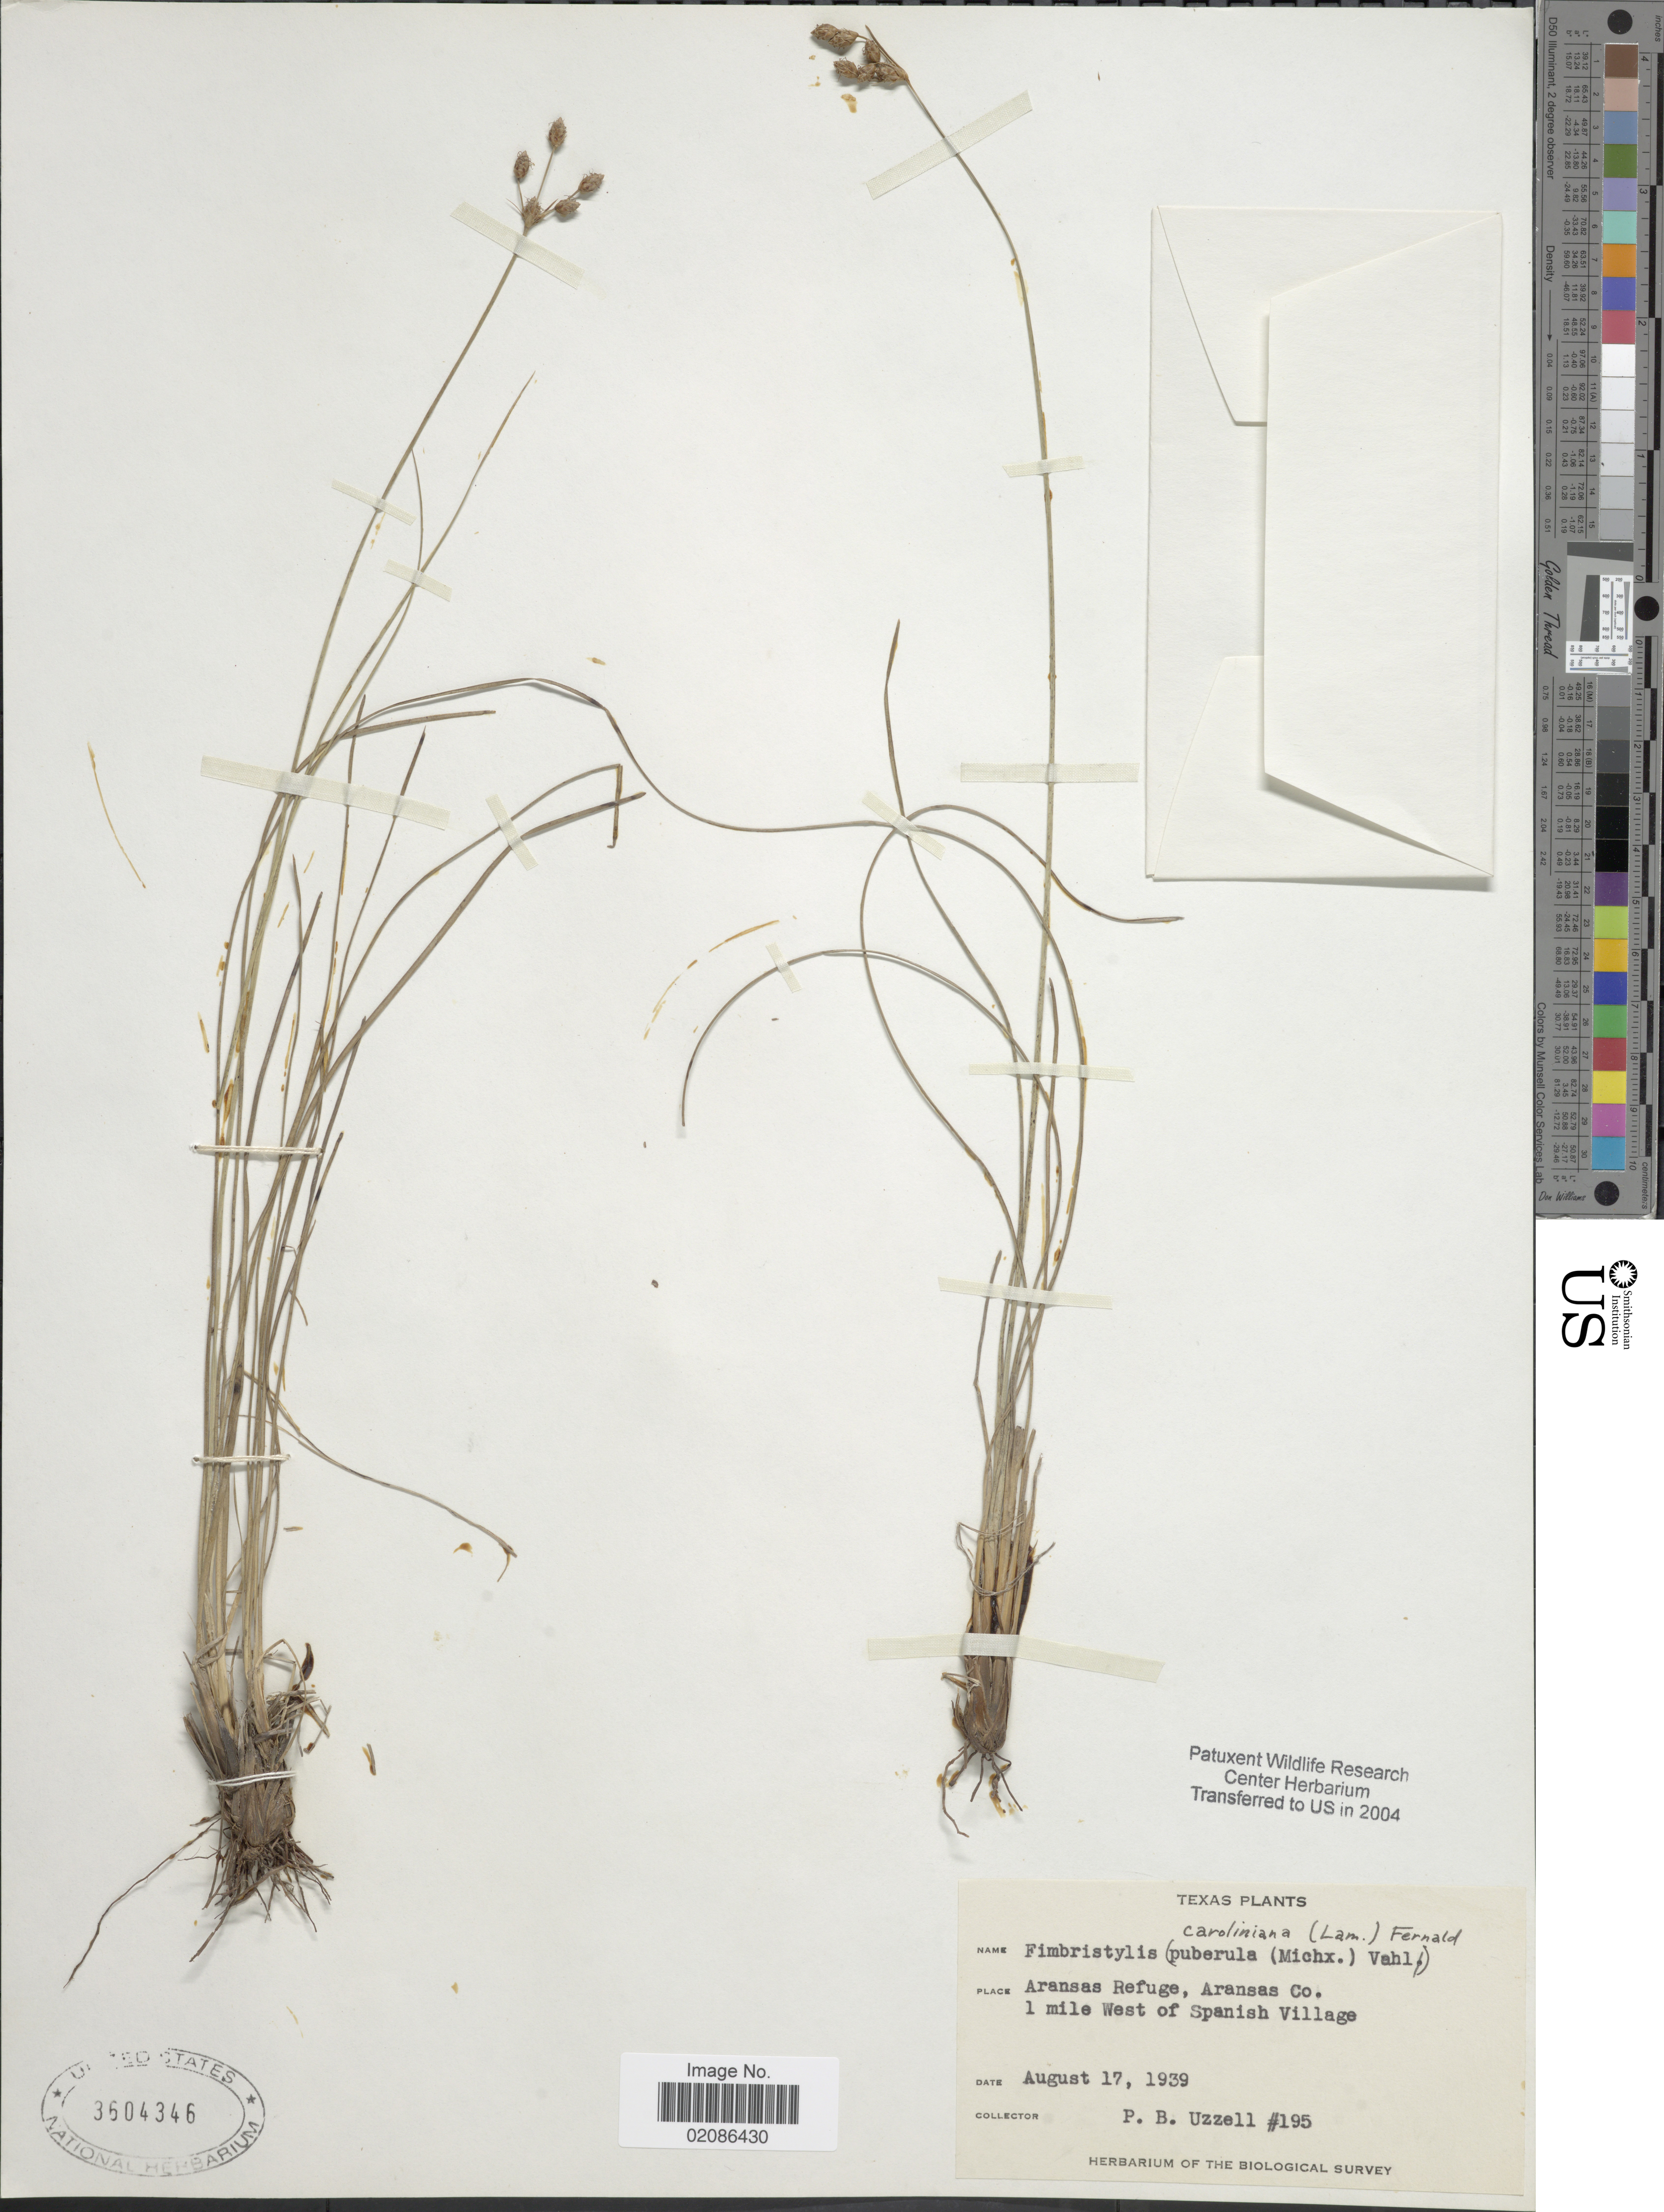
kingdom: Plantae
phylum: Tracheophyta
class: Liliopsida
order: Poales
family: Cyperaceae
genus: Fimbristylis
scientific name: Fimbristylis caroliniana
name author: (Lam.) Fernald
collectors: P. Uzzell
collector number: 195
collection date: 1939-08-17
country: United States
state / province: Texas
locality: Aransas Refuge, Aransas Co. 1 mile West of Spanish Village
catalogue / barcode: US 3604346